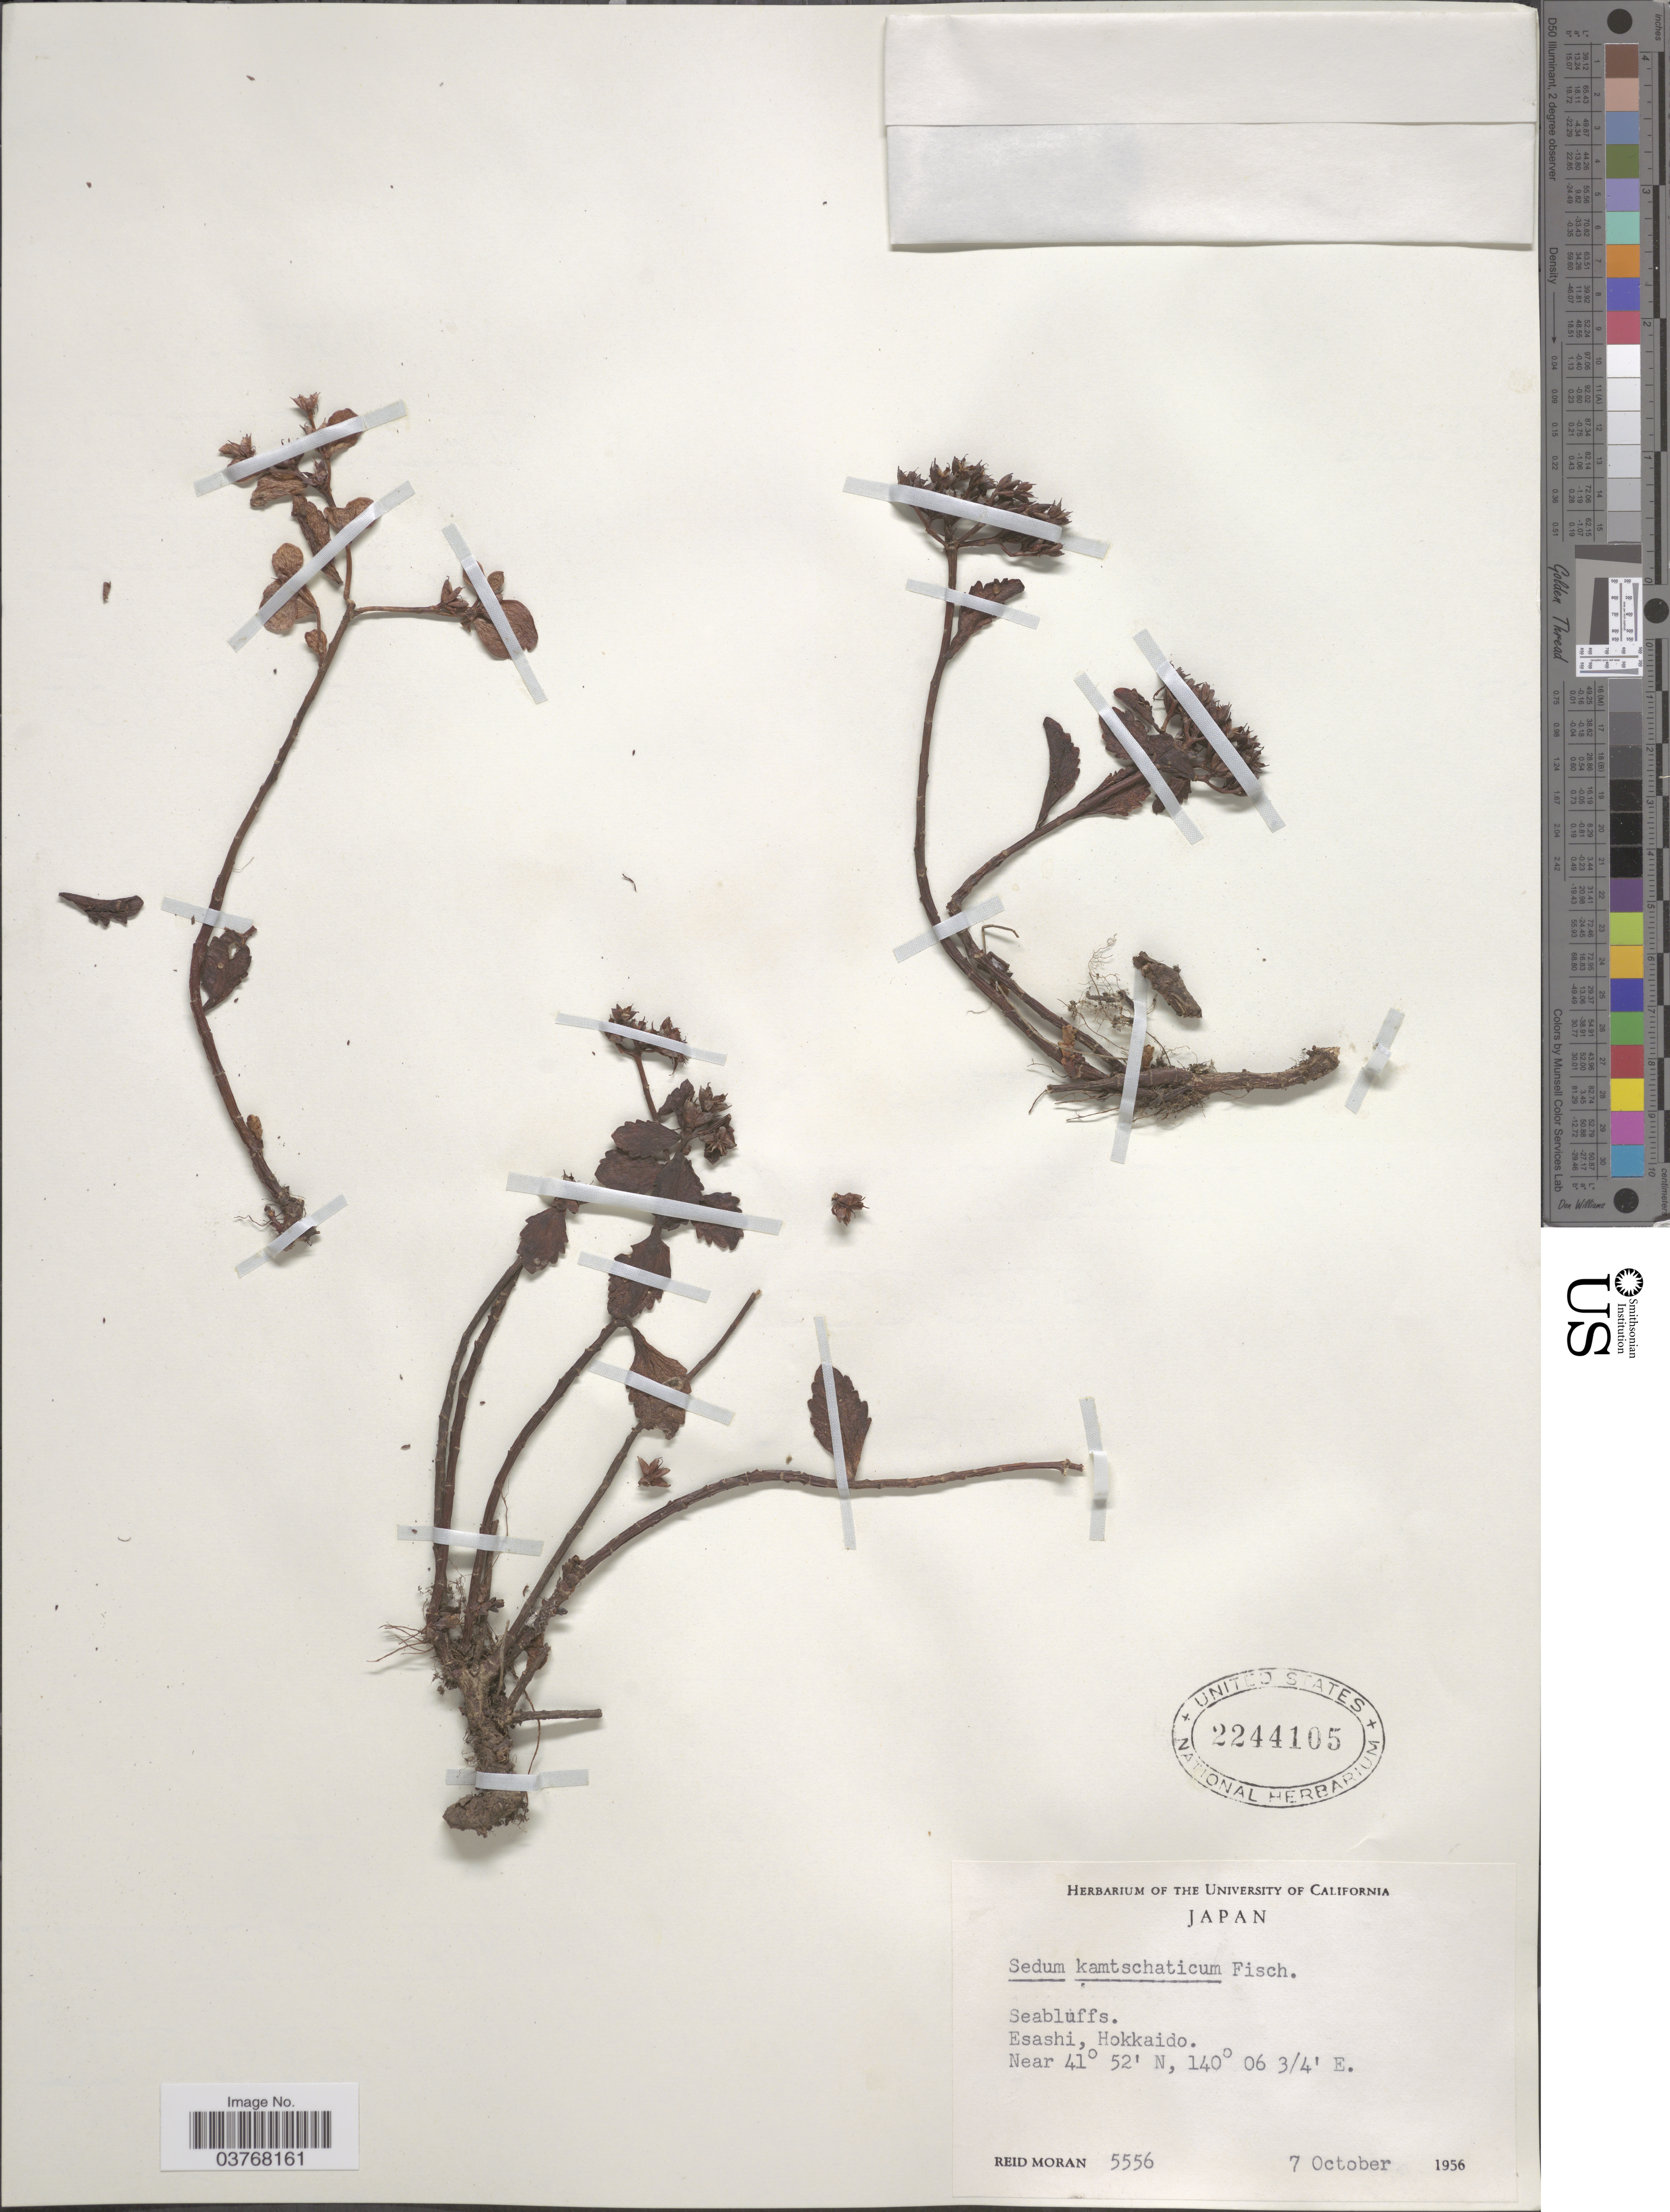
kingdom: Plantae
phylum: Tracheophyta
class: Magnoliopsida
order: Saxifragales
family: Crassulaceae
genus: Sedum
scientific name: Sedum kamtschaticum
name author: Fisch. & C.A. Mey.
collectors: R. V. Moran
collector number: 5556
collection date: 1956-10-07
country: Japan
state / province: Hokkaidō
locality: Esashi, Hokkaido.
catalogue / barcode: US 2244105